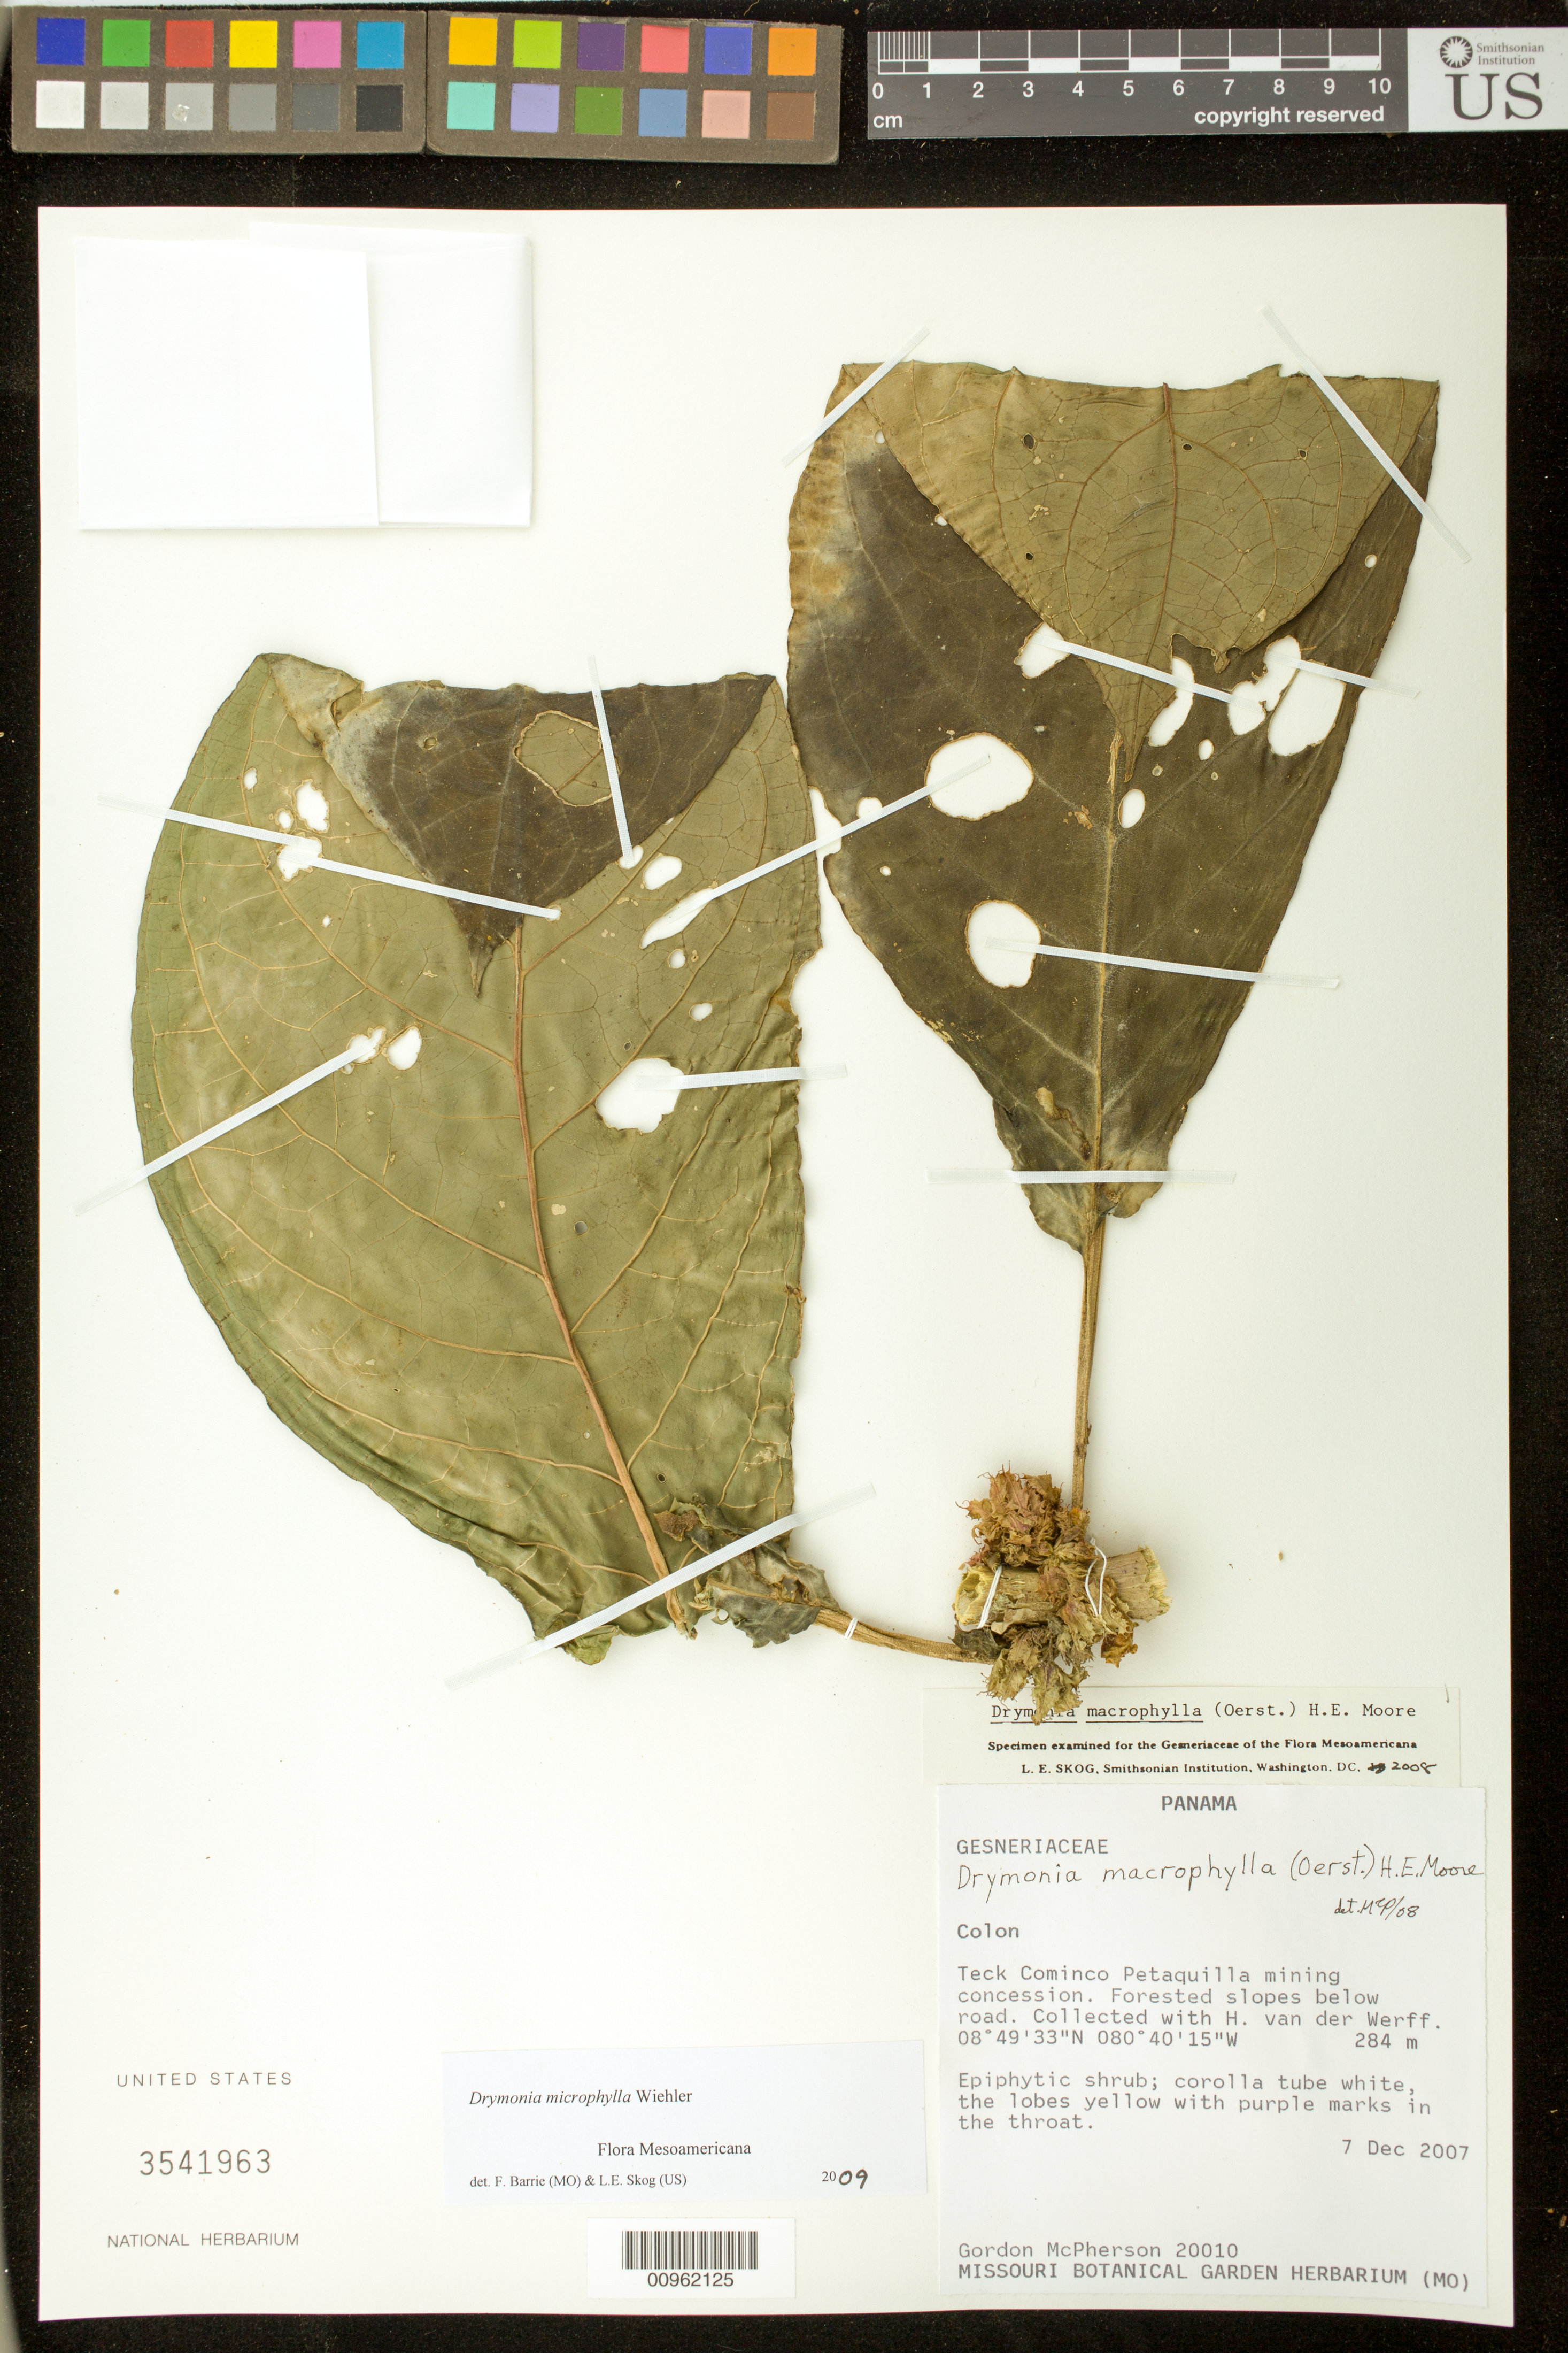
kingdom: Plantae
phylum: Tracheophyta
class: Magnoliopsida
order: Lamiales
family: Gesneriaceae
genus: Drymonia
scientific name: Drymonia macrophylla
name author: (Oerst.) H.E. Moore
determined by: Skog, Laurence E.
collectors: G. D. McPherson & H. van der Werff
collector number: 20010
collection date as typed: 07 Dec 2007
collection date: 2007-12-07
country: Panama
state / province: Colón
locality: Teck Cominco Petaquilla mining concession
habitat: Forested slopes below road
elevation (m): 284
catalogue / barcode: US 3541963